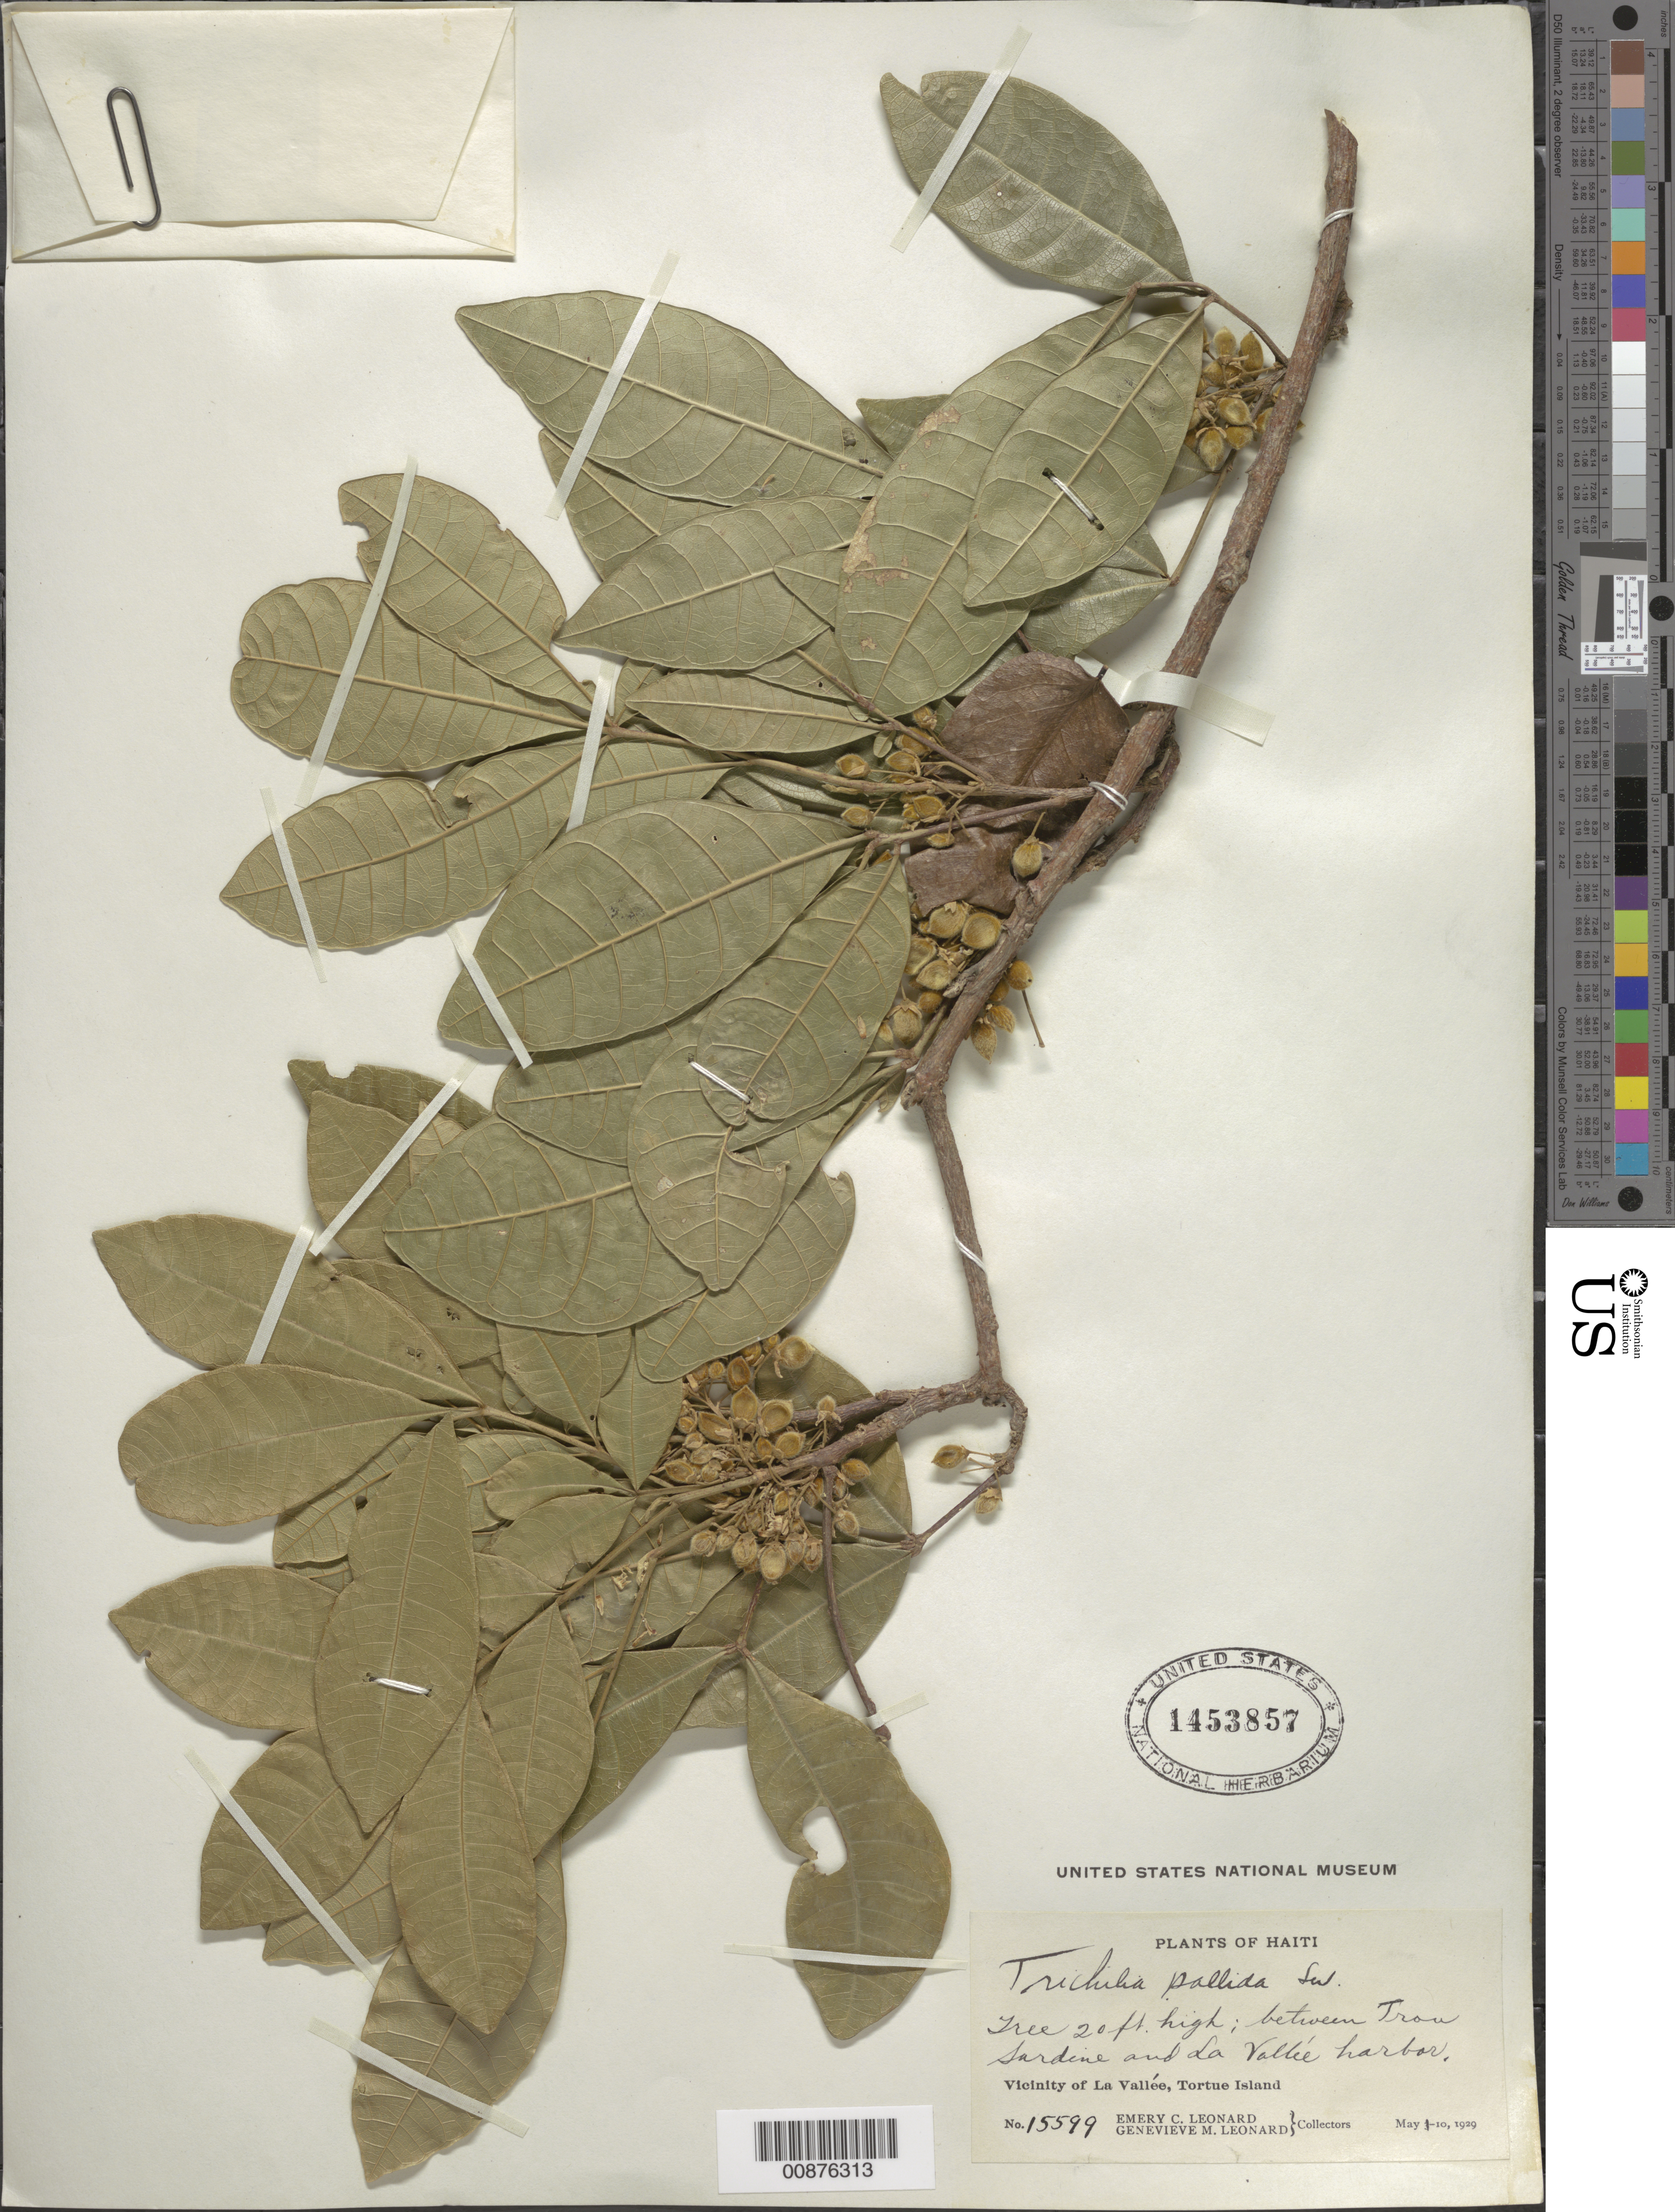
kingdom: Plantae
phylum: Tracheophyta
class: Magnoliopsida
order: Sapindales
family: Meliaceae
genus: Trichilia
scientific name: Trichilia pallida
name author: Sw.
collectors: E. C. Leonard & G. M. Leonard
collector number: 15599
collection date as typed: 10 May 1929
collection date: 1929-05-10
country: Haiti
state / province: Nord-Ouest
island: Île de la Tortue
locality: Vicinity of La Vallée, between Trou Sardine and La Vallée harbor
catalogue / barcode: US 1453857